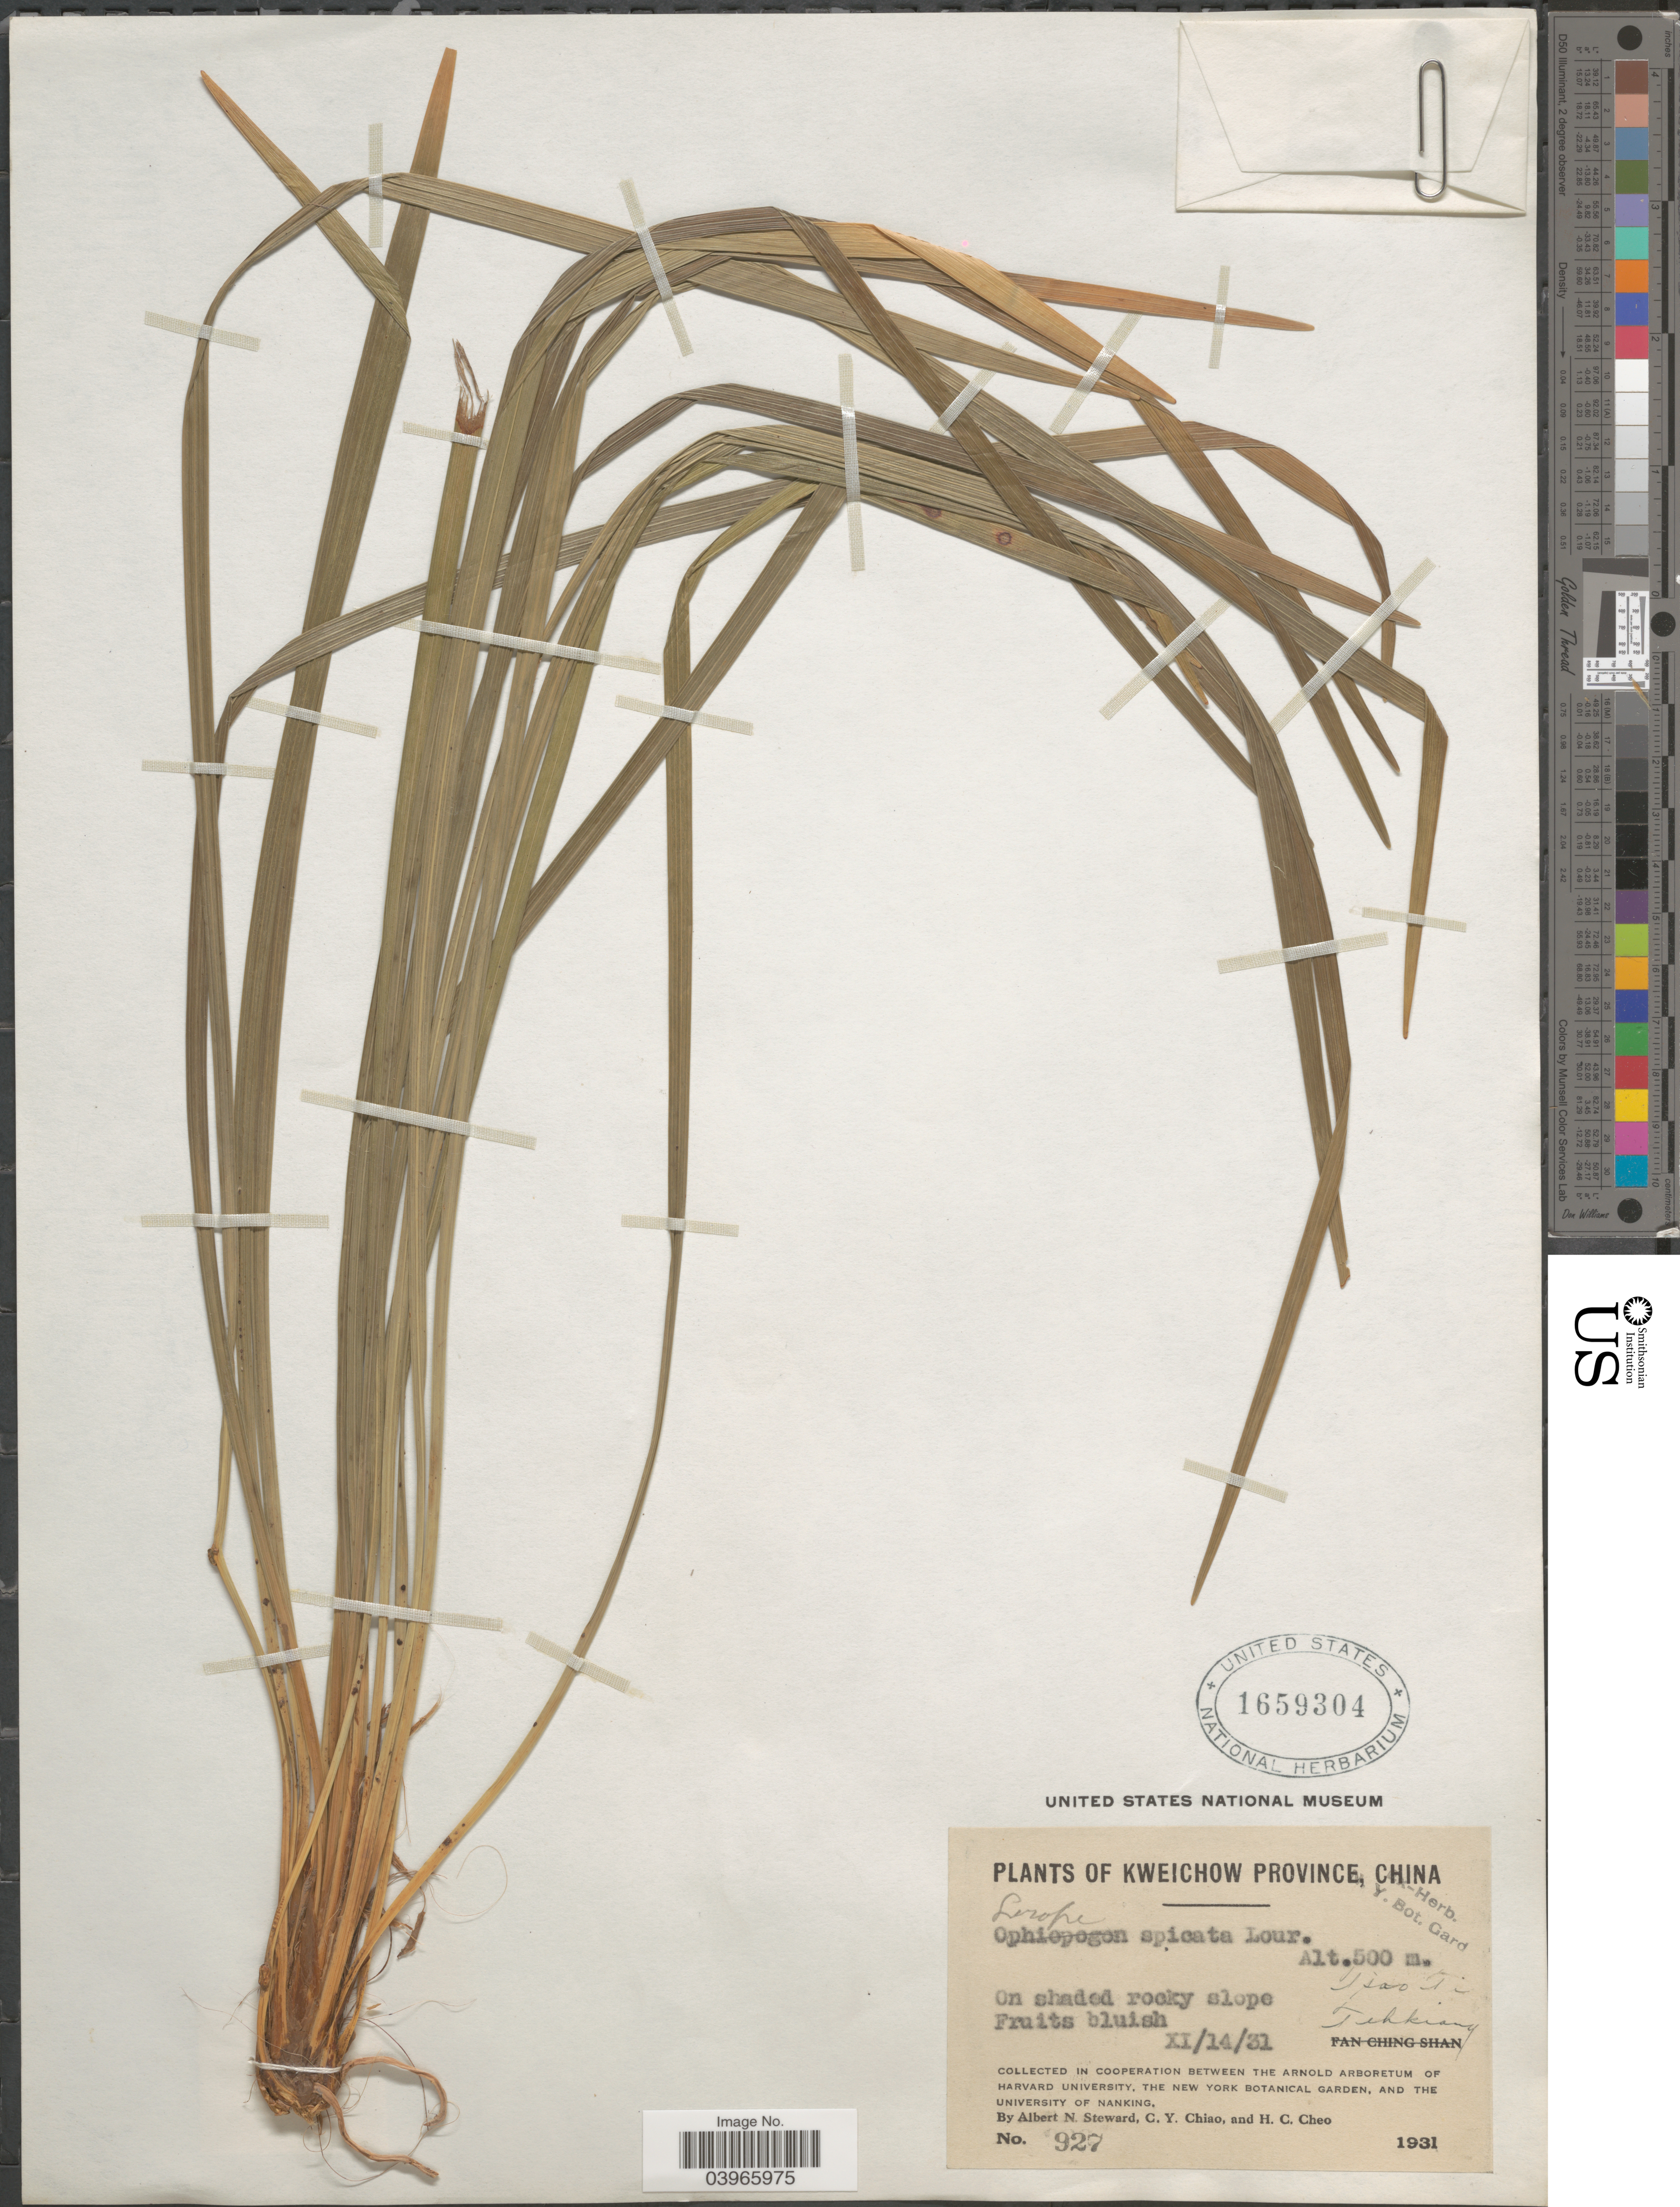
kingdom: Plantae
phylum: Tracheophyta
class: Liliopsida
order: Asparagales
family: Asparagaceae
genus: Liriope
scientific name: Liriope spicata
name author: Lour.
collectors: A. N. Steward, C. Y. Chiao & H. Cheo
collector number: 927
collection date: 1931-11-14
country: China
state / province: Guizhou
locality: Kweichow Province. Tehkiang.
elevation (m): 500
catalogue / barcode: US 1659304